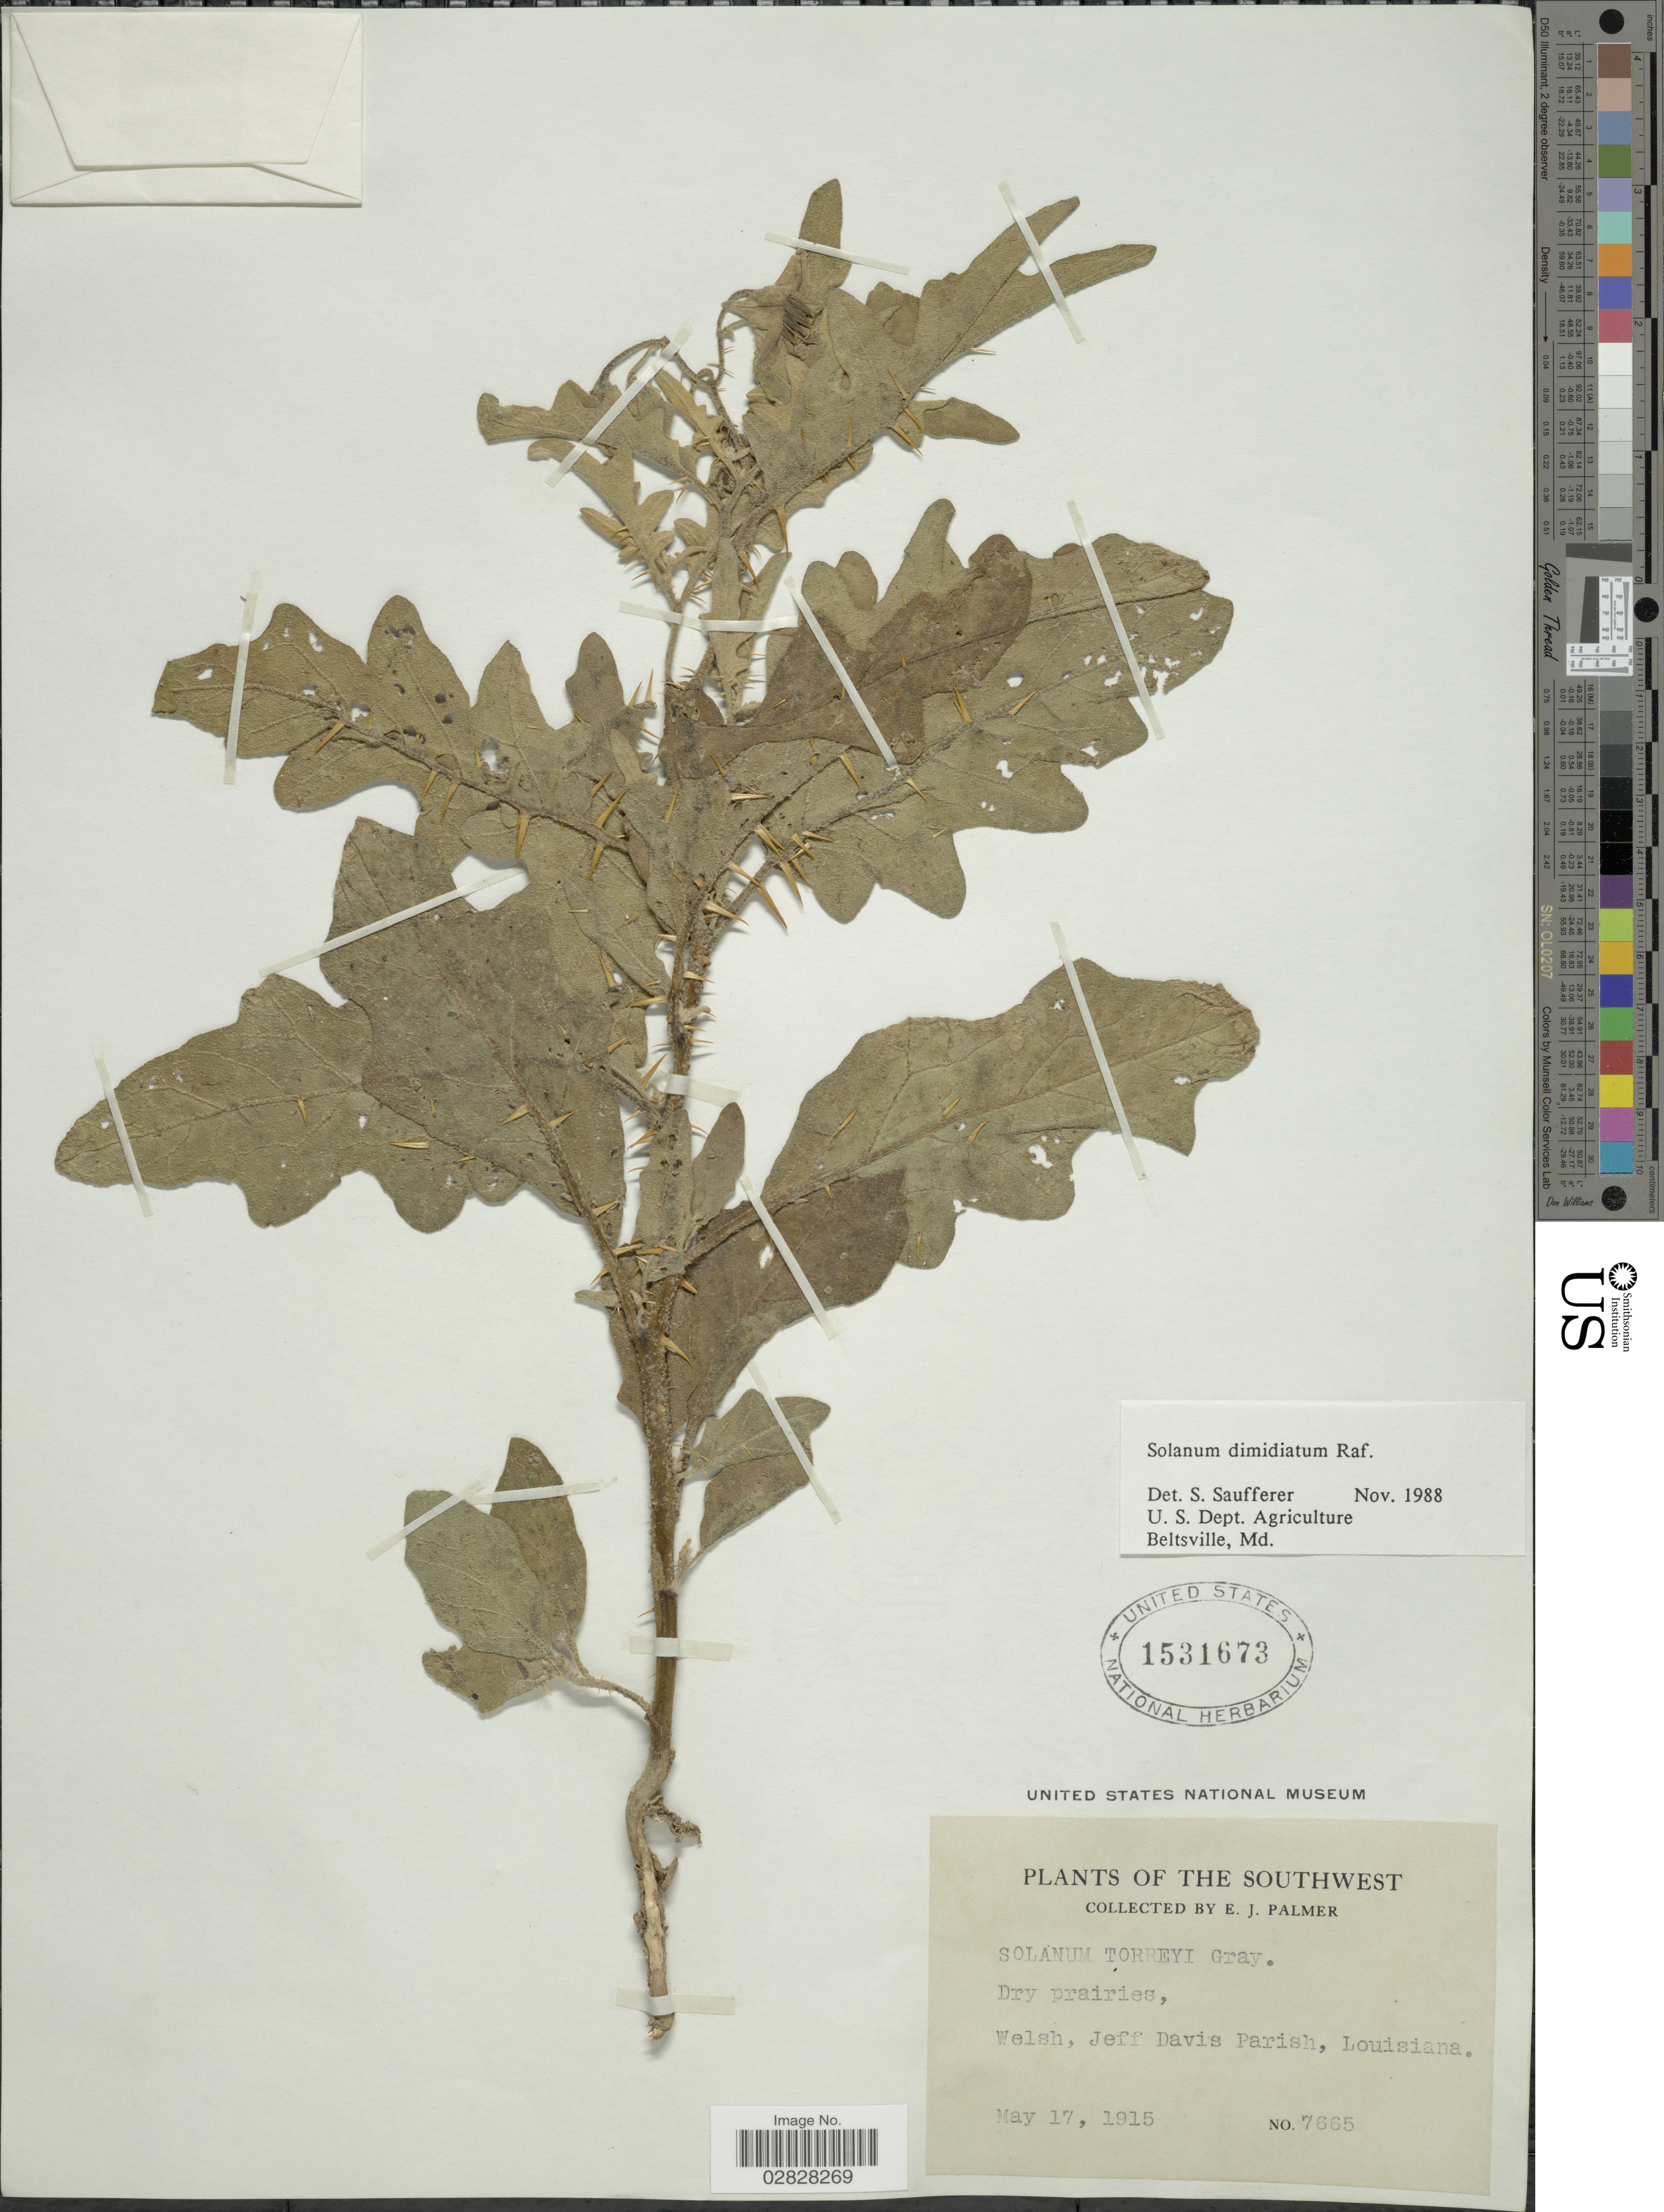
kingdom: Plantae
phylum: Tracheophyta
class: Magnoliopsida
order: Solanales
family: Solanaceae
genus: Solanum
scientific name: Solanum dimidiatum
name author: Raf.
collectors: E. J. Palmer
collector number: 7665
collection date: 1915-05-17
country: United States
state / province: Louisiana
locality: Southwest. Welsh, Jeff Davis Parish.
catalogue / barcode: US 1531673